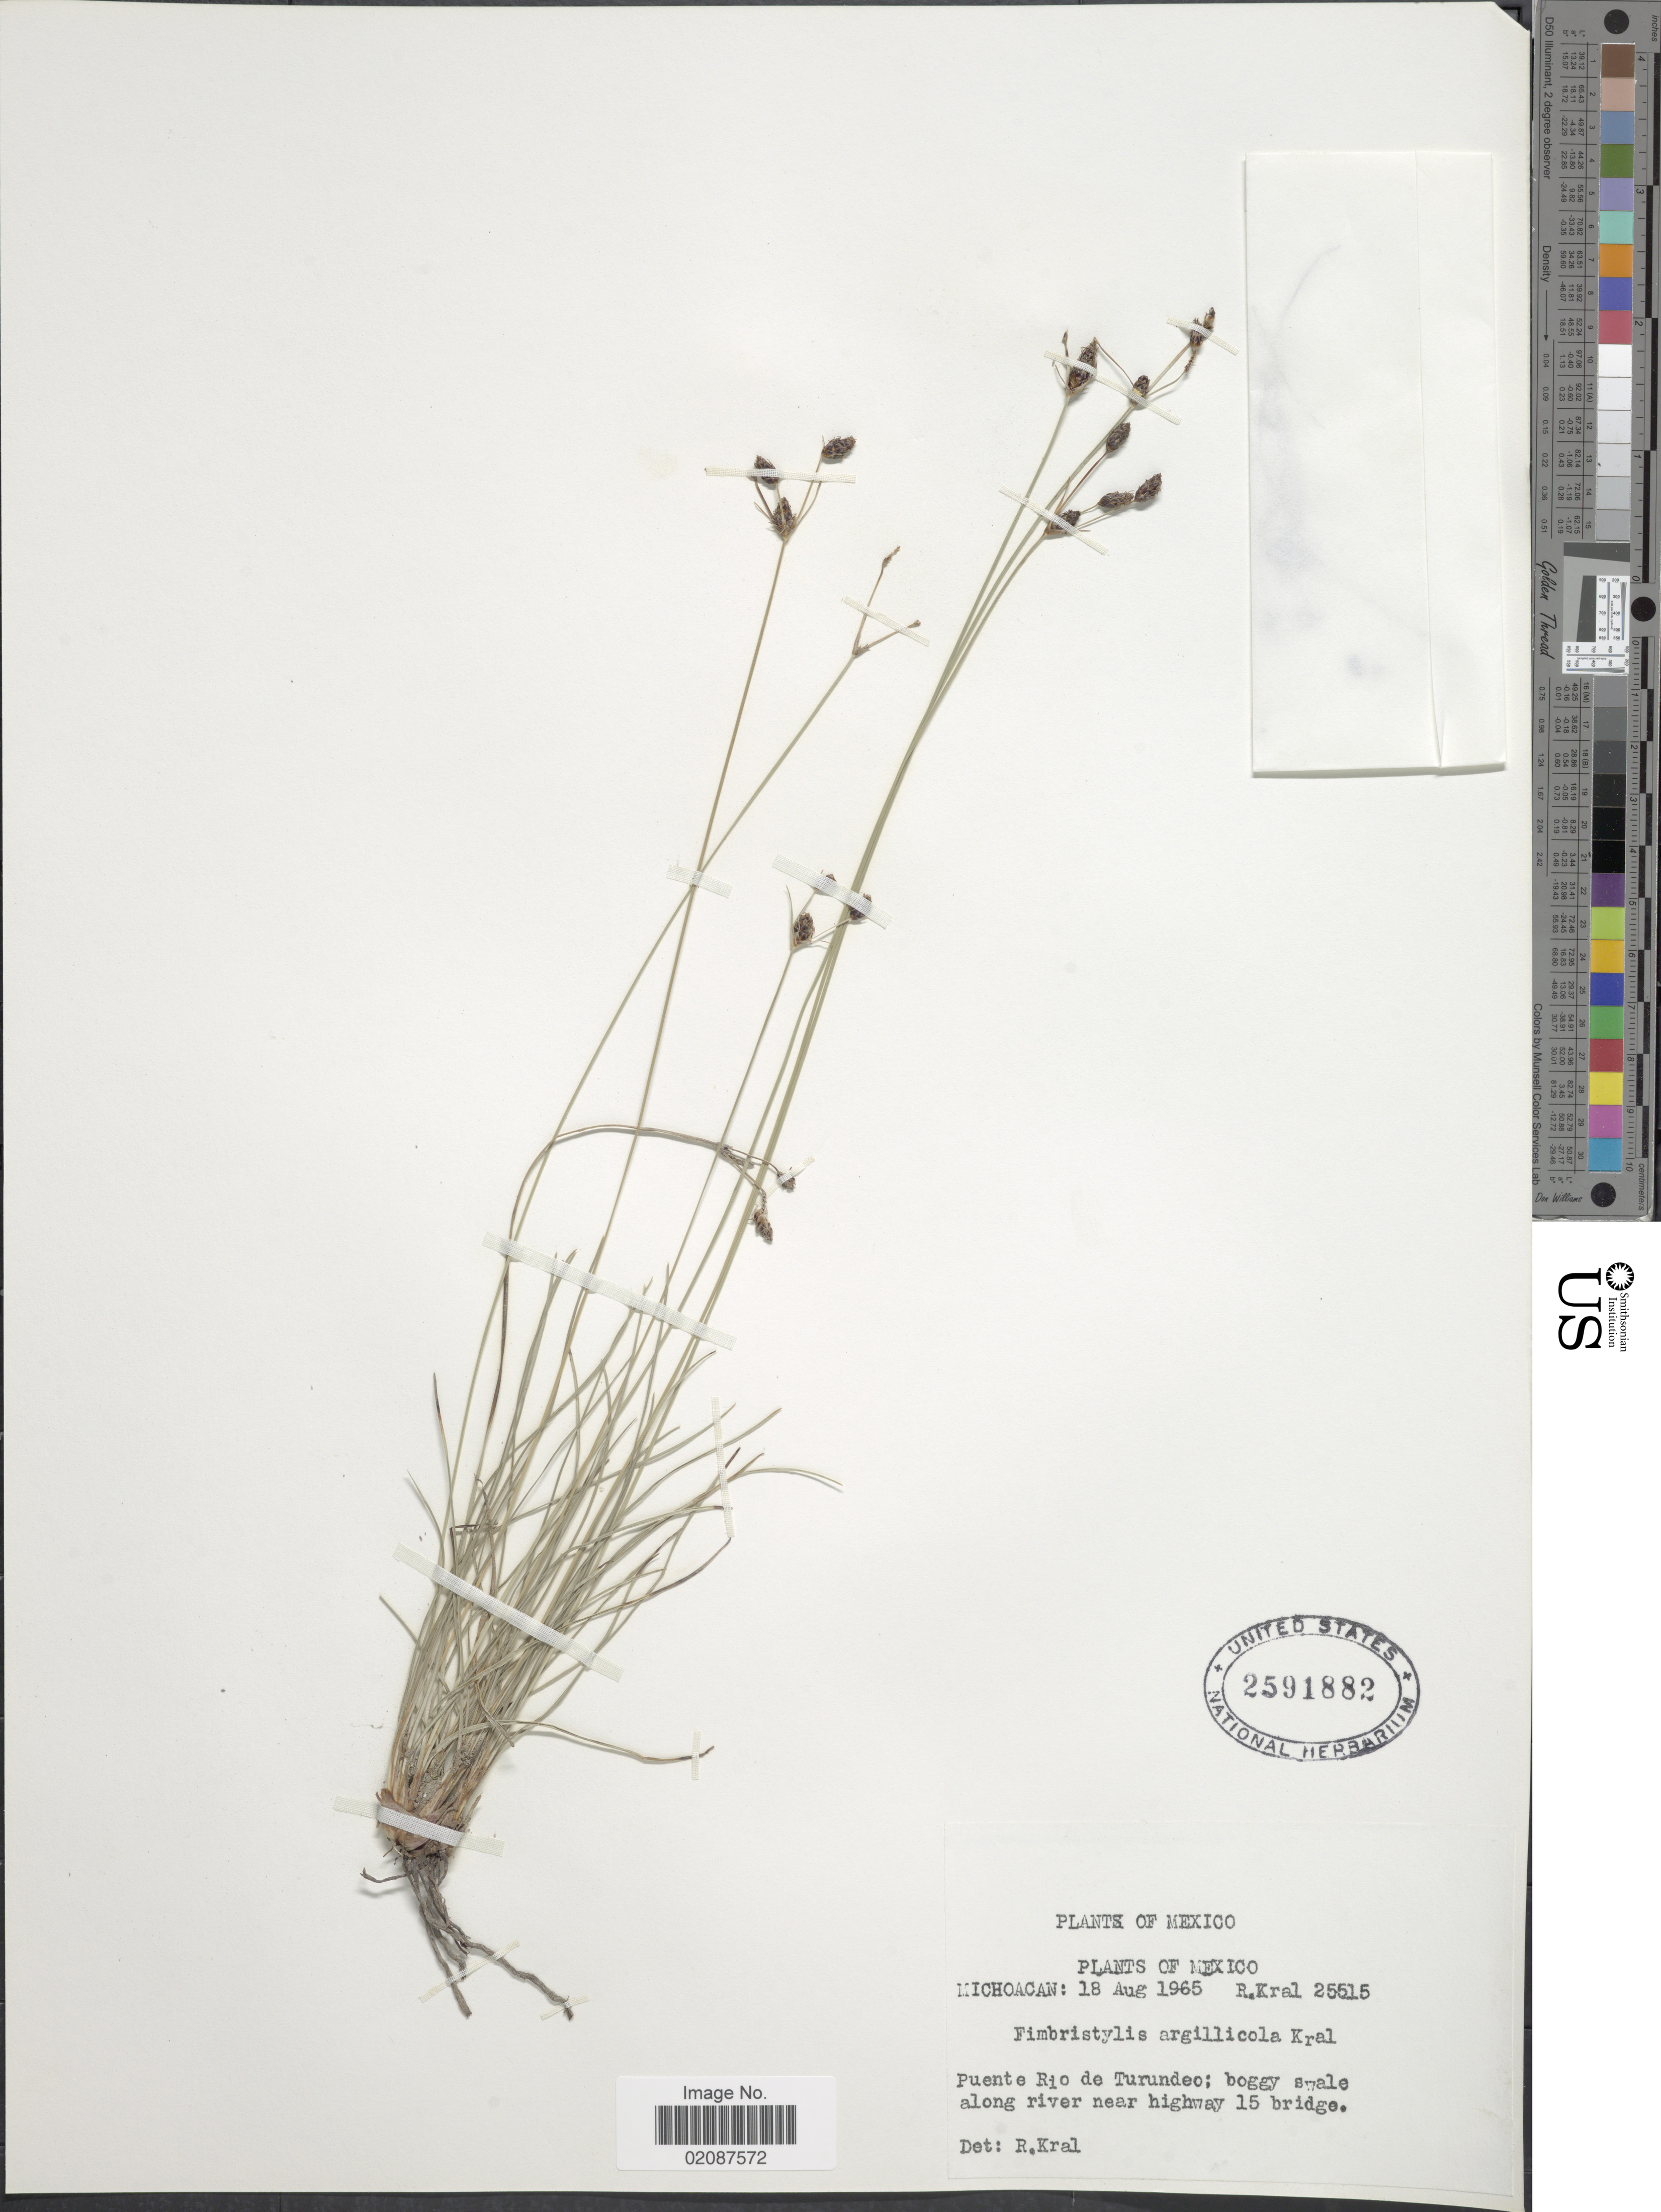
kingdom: Plantae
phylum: Tracheophyta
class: Liliopsida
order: Poales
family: Cyperaceae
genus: Fimbristylis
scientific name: Fimbristylis argillicola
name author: Kral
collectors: R. Kral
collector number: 25515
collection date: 1965-08-18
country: Mexico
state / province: Michoacán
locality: Michoacan, Puente Rio de Turundeo, boggy swale along river near highway 15 bridge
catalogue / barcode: US 2591882